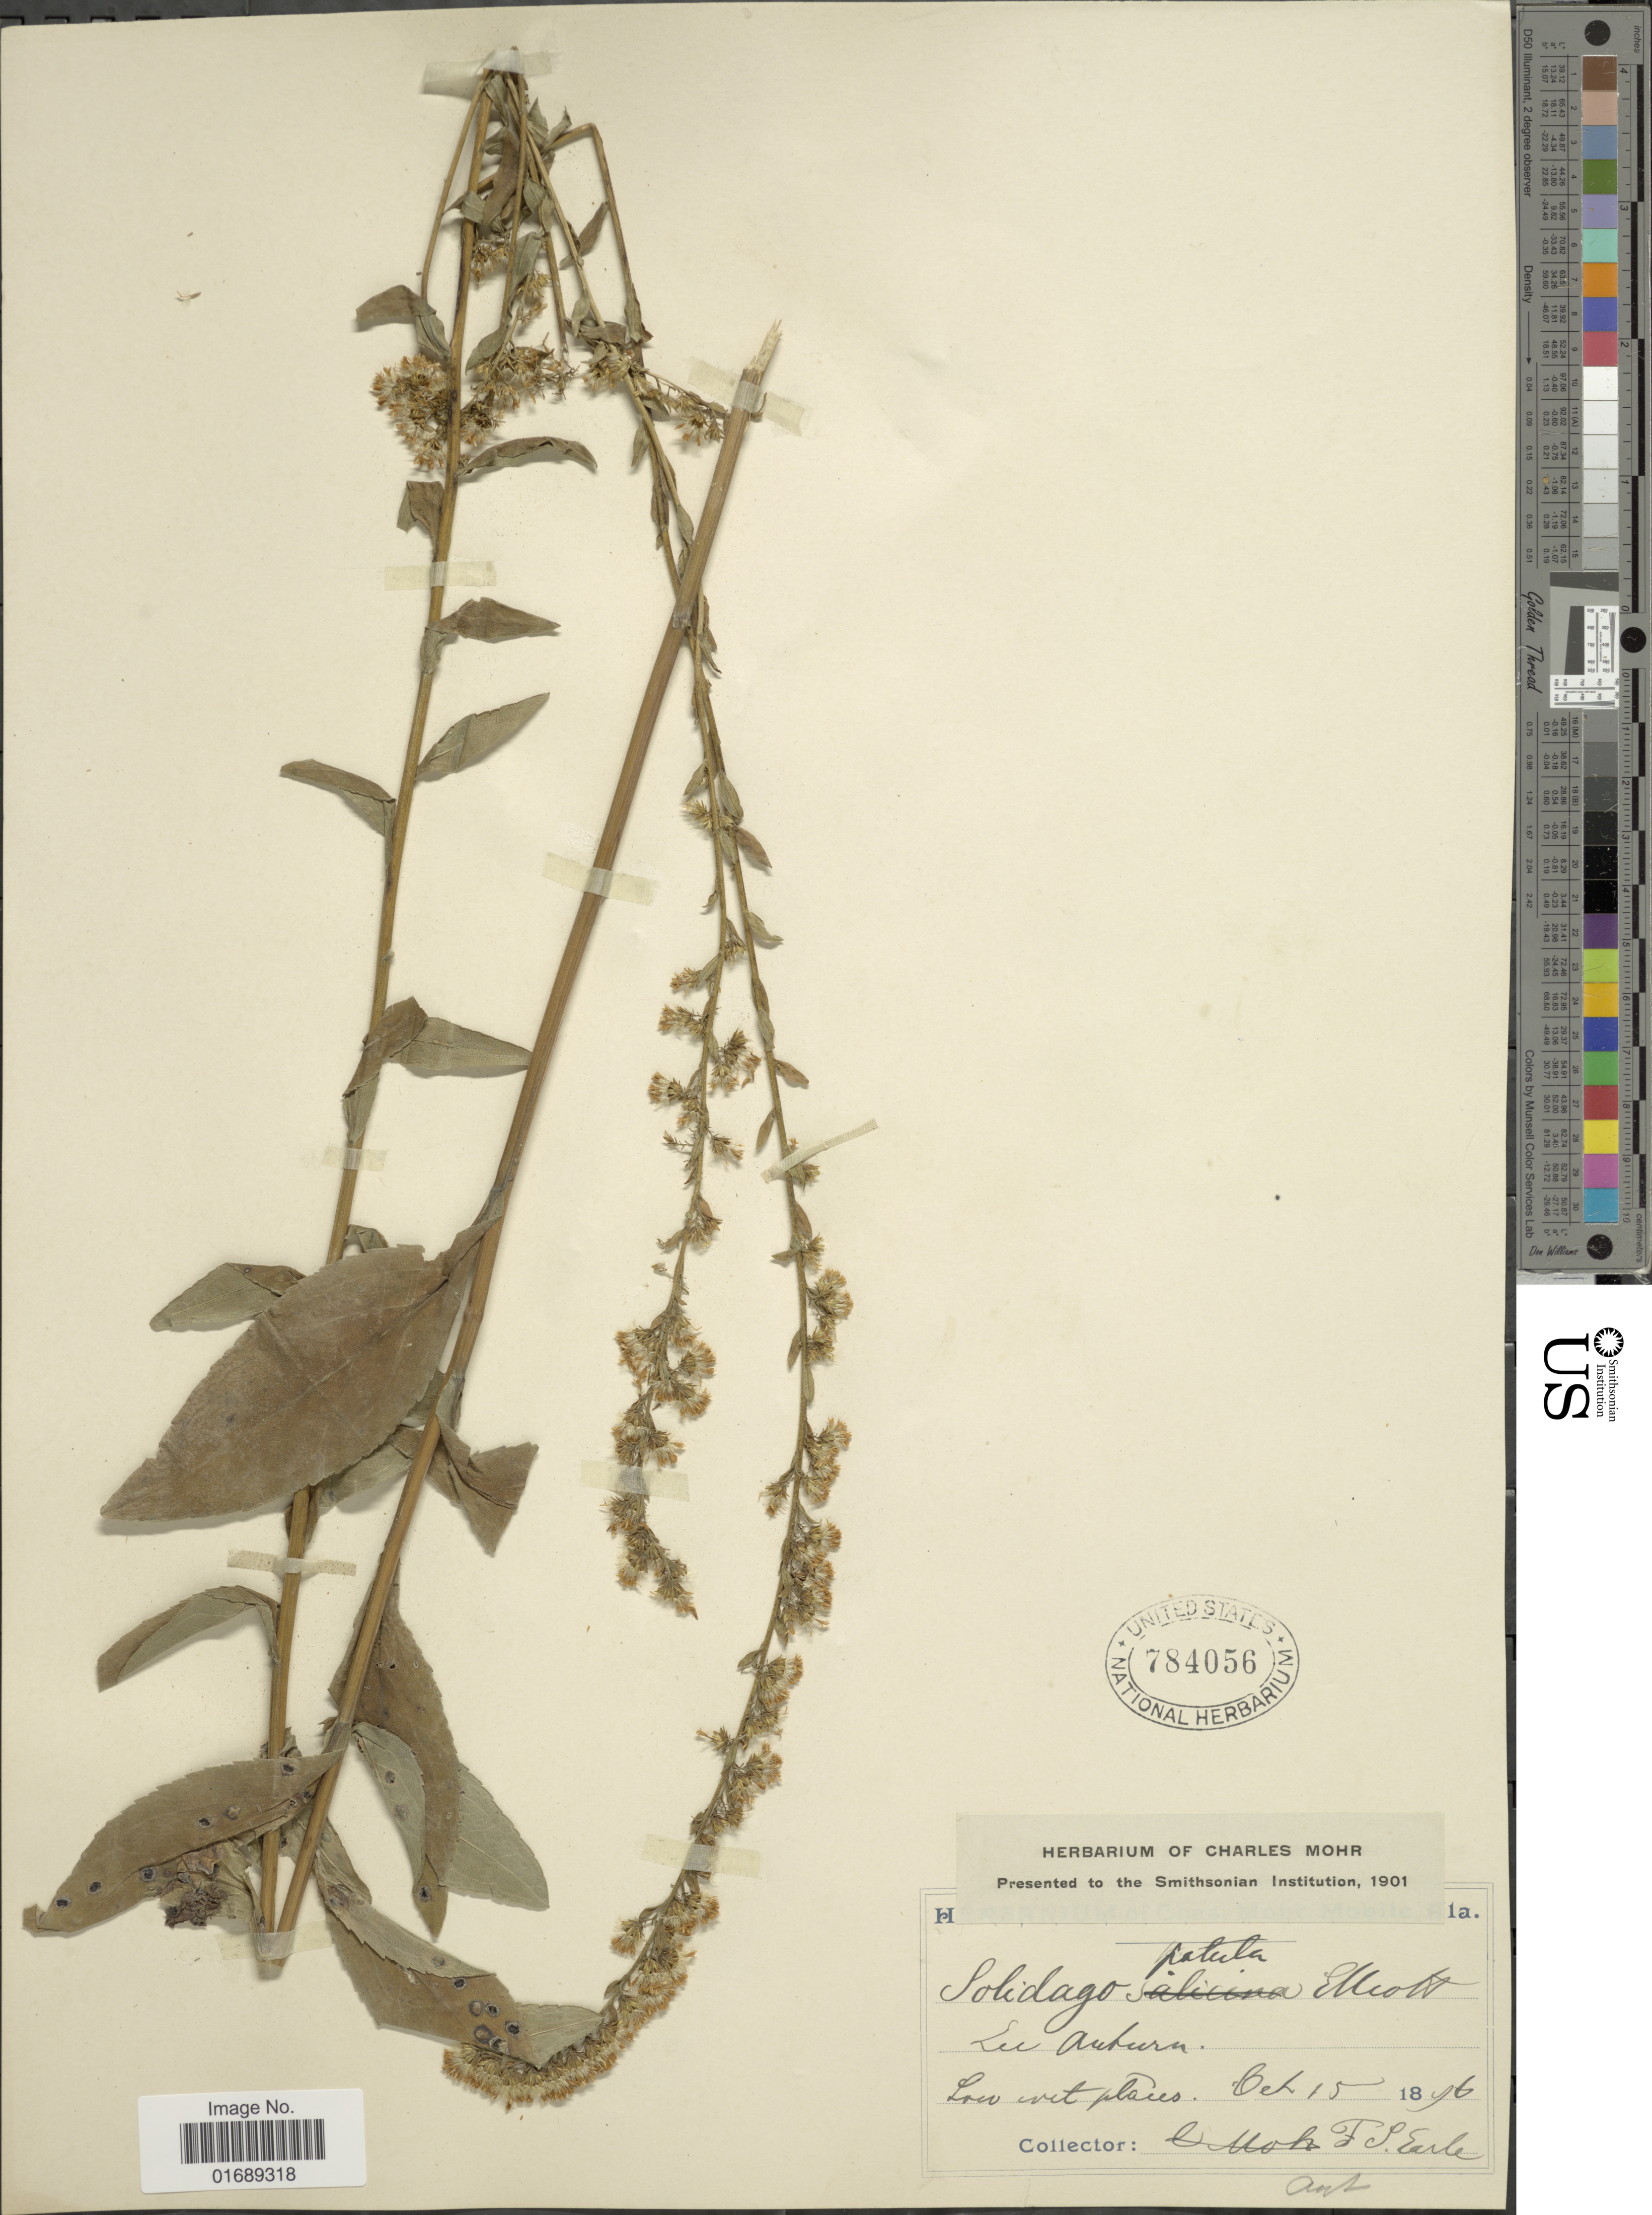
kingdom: Plantae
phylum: Tracheophyta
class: Magnoliopsida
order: Asterales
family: Asteraceae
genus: Solidago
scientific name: Solidago patula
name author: Muhl. ex Willd.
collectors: F. S. Earle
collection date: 1896-10-15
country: United States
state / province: Alabama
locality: Lee Auburn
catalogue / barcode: US 784056